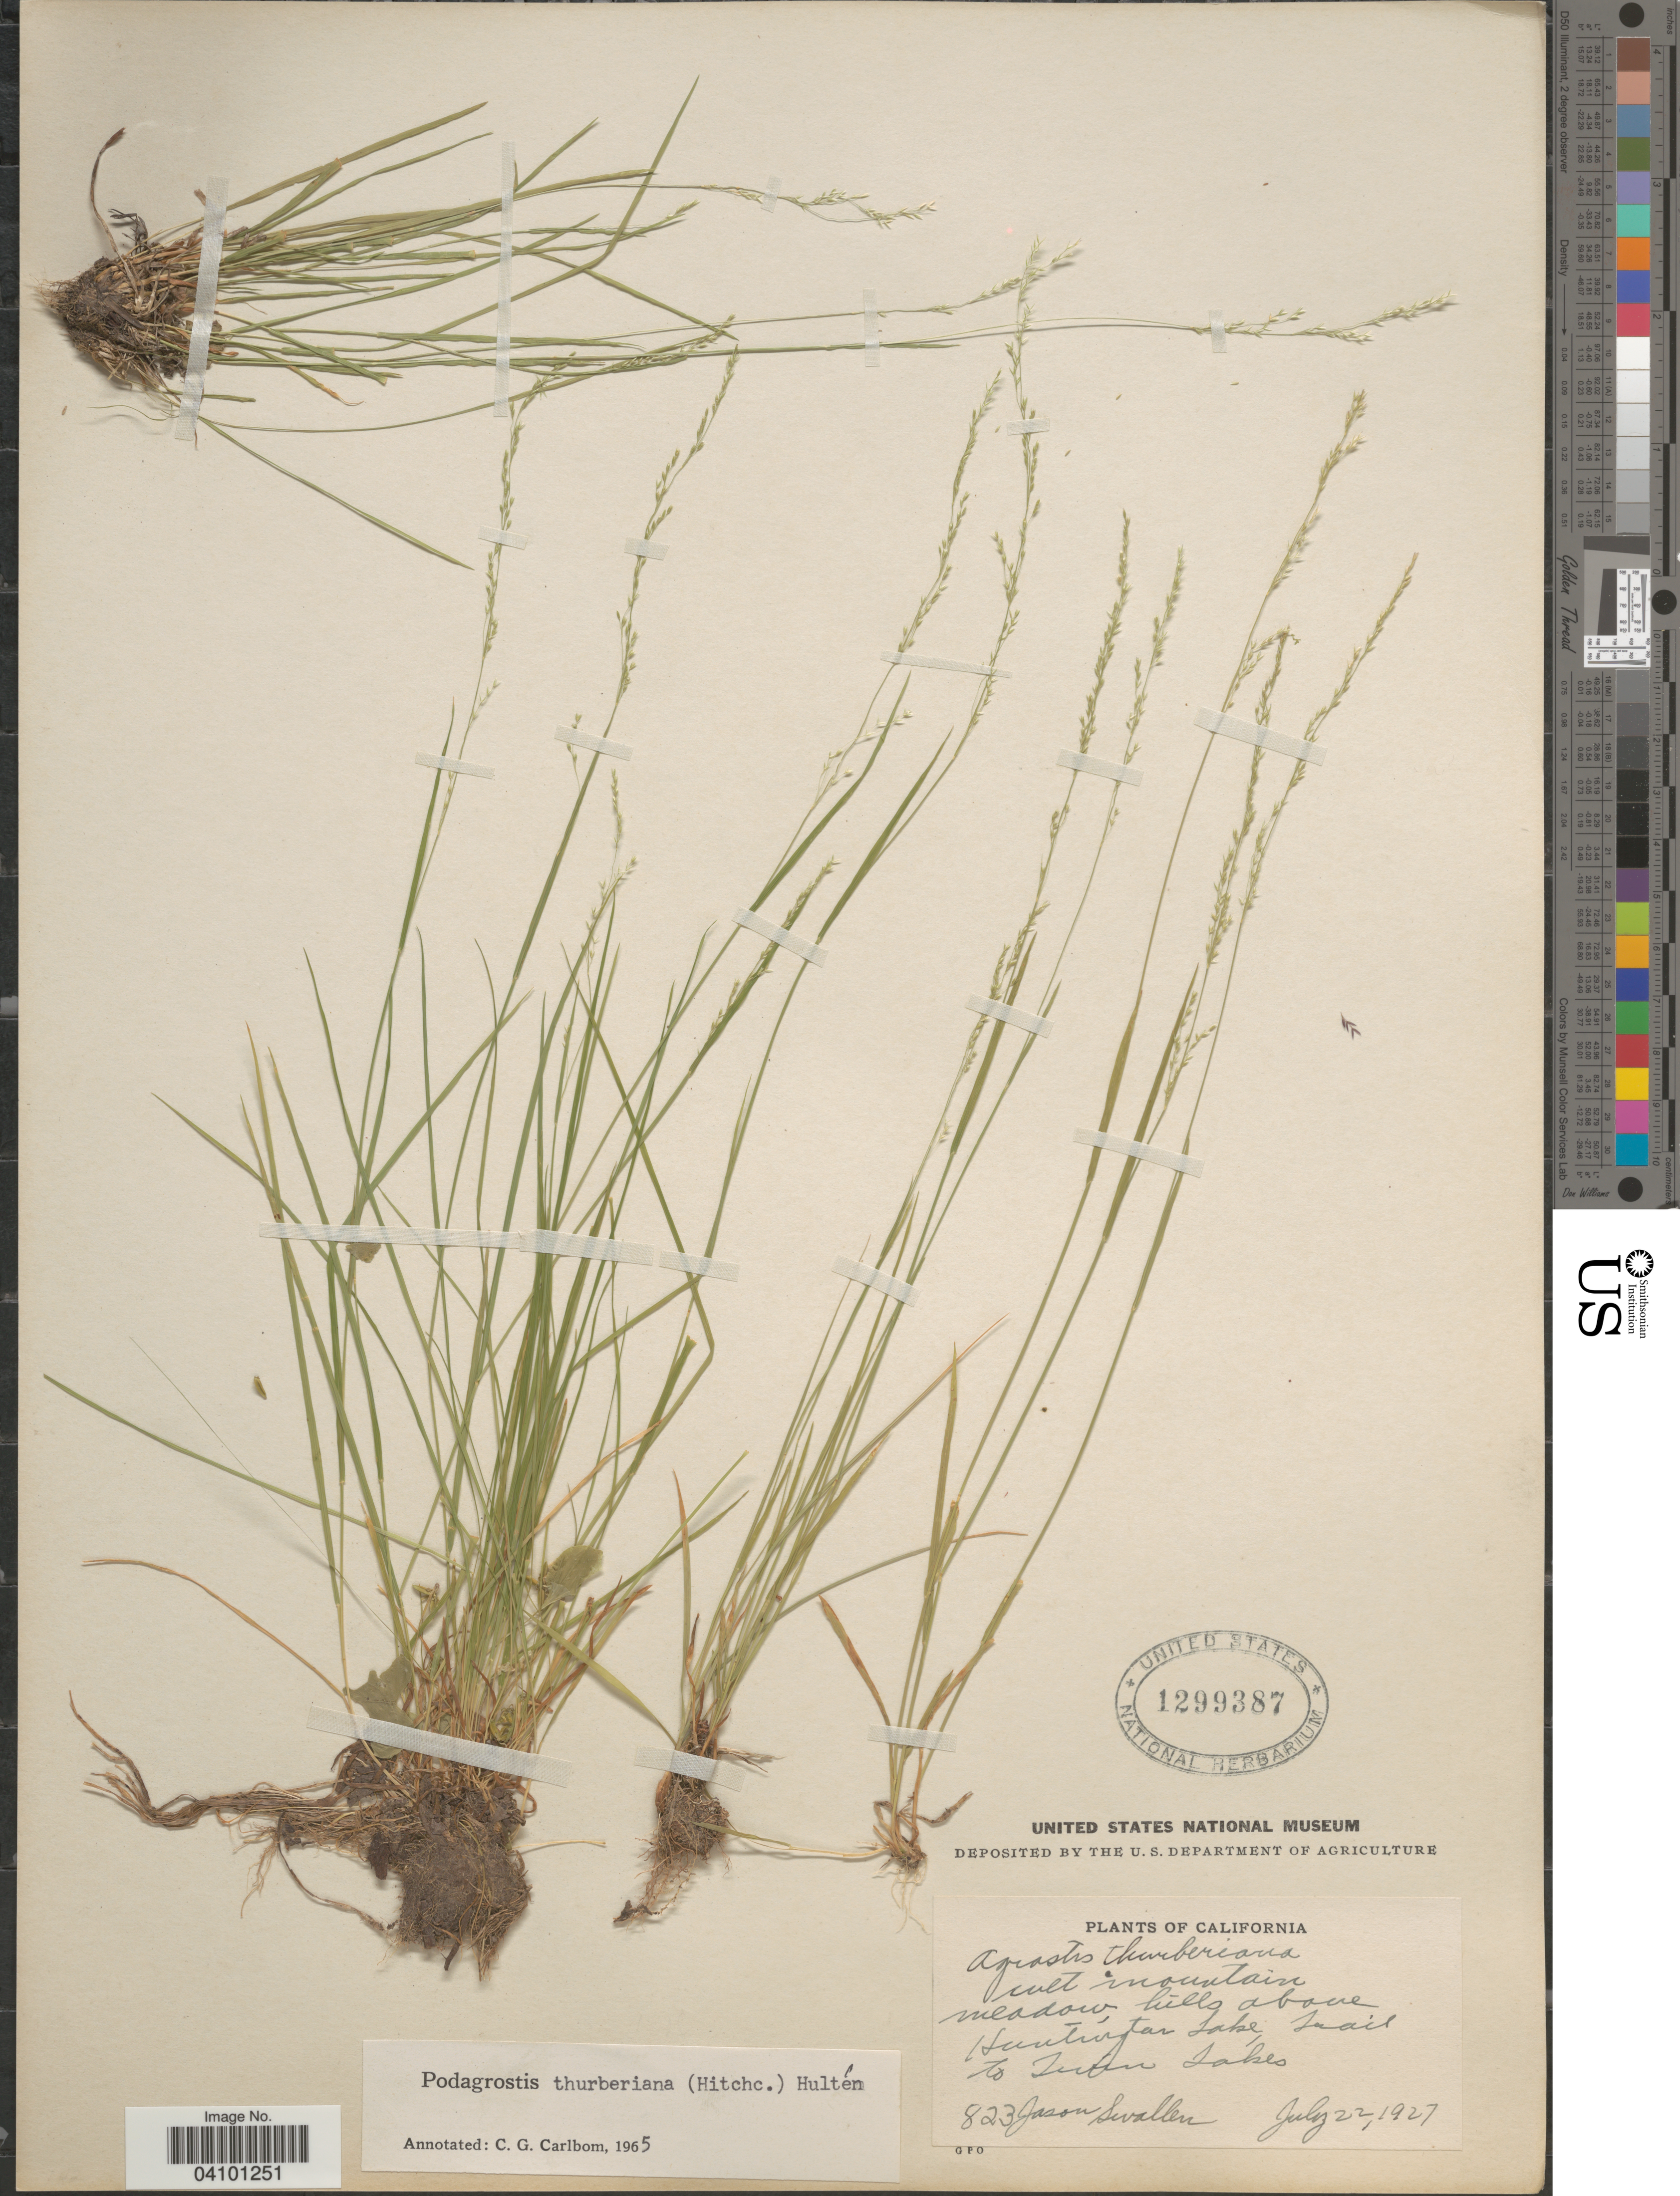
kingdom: Plantae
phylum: Tracheophyta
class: Liliopsida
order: Poales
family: Poaceae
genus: Podagrostis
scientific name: Podagrostis thurberiana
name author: Hitchc.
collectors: J. R. Swallen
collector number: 823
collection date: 1927-07-22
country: United States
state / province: California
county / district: Fresno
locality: Hills above Huntington Lake, Trail to Twin Lakes.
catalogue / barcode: US 1299387